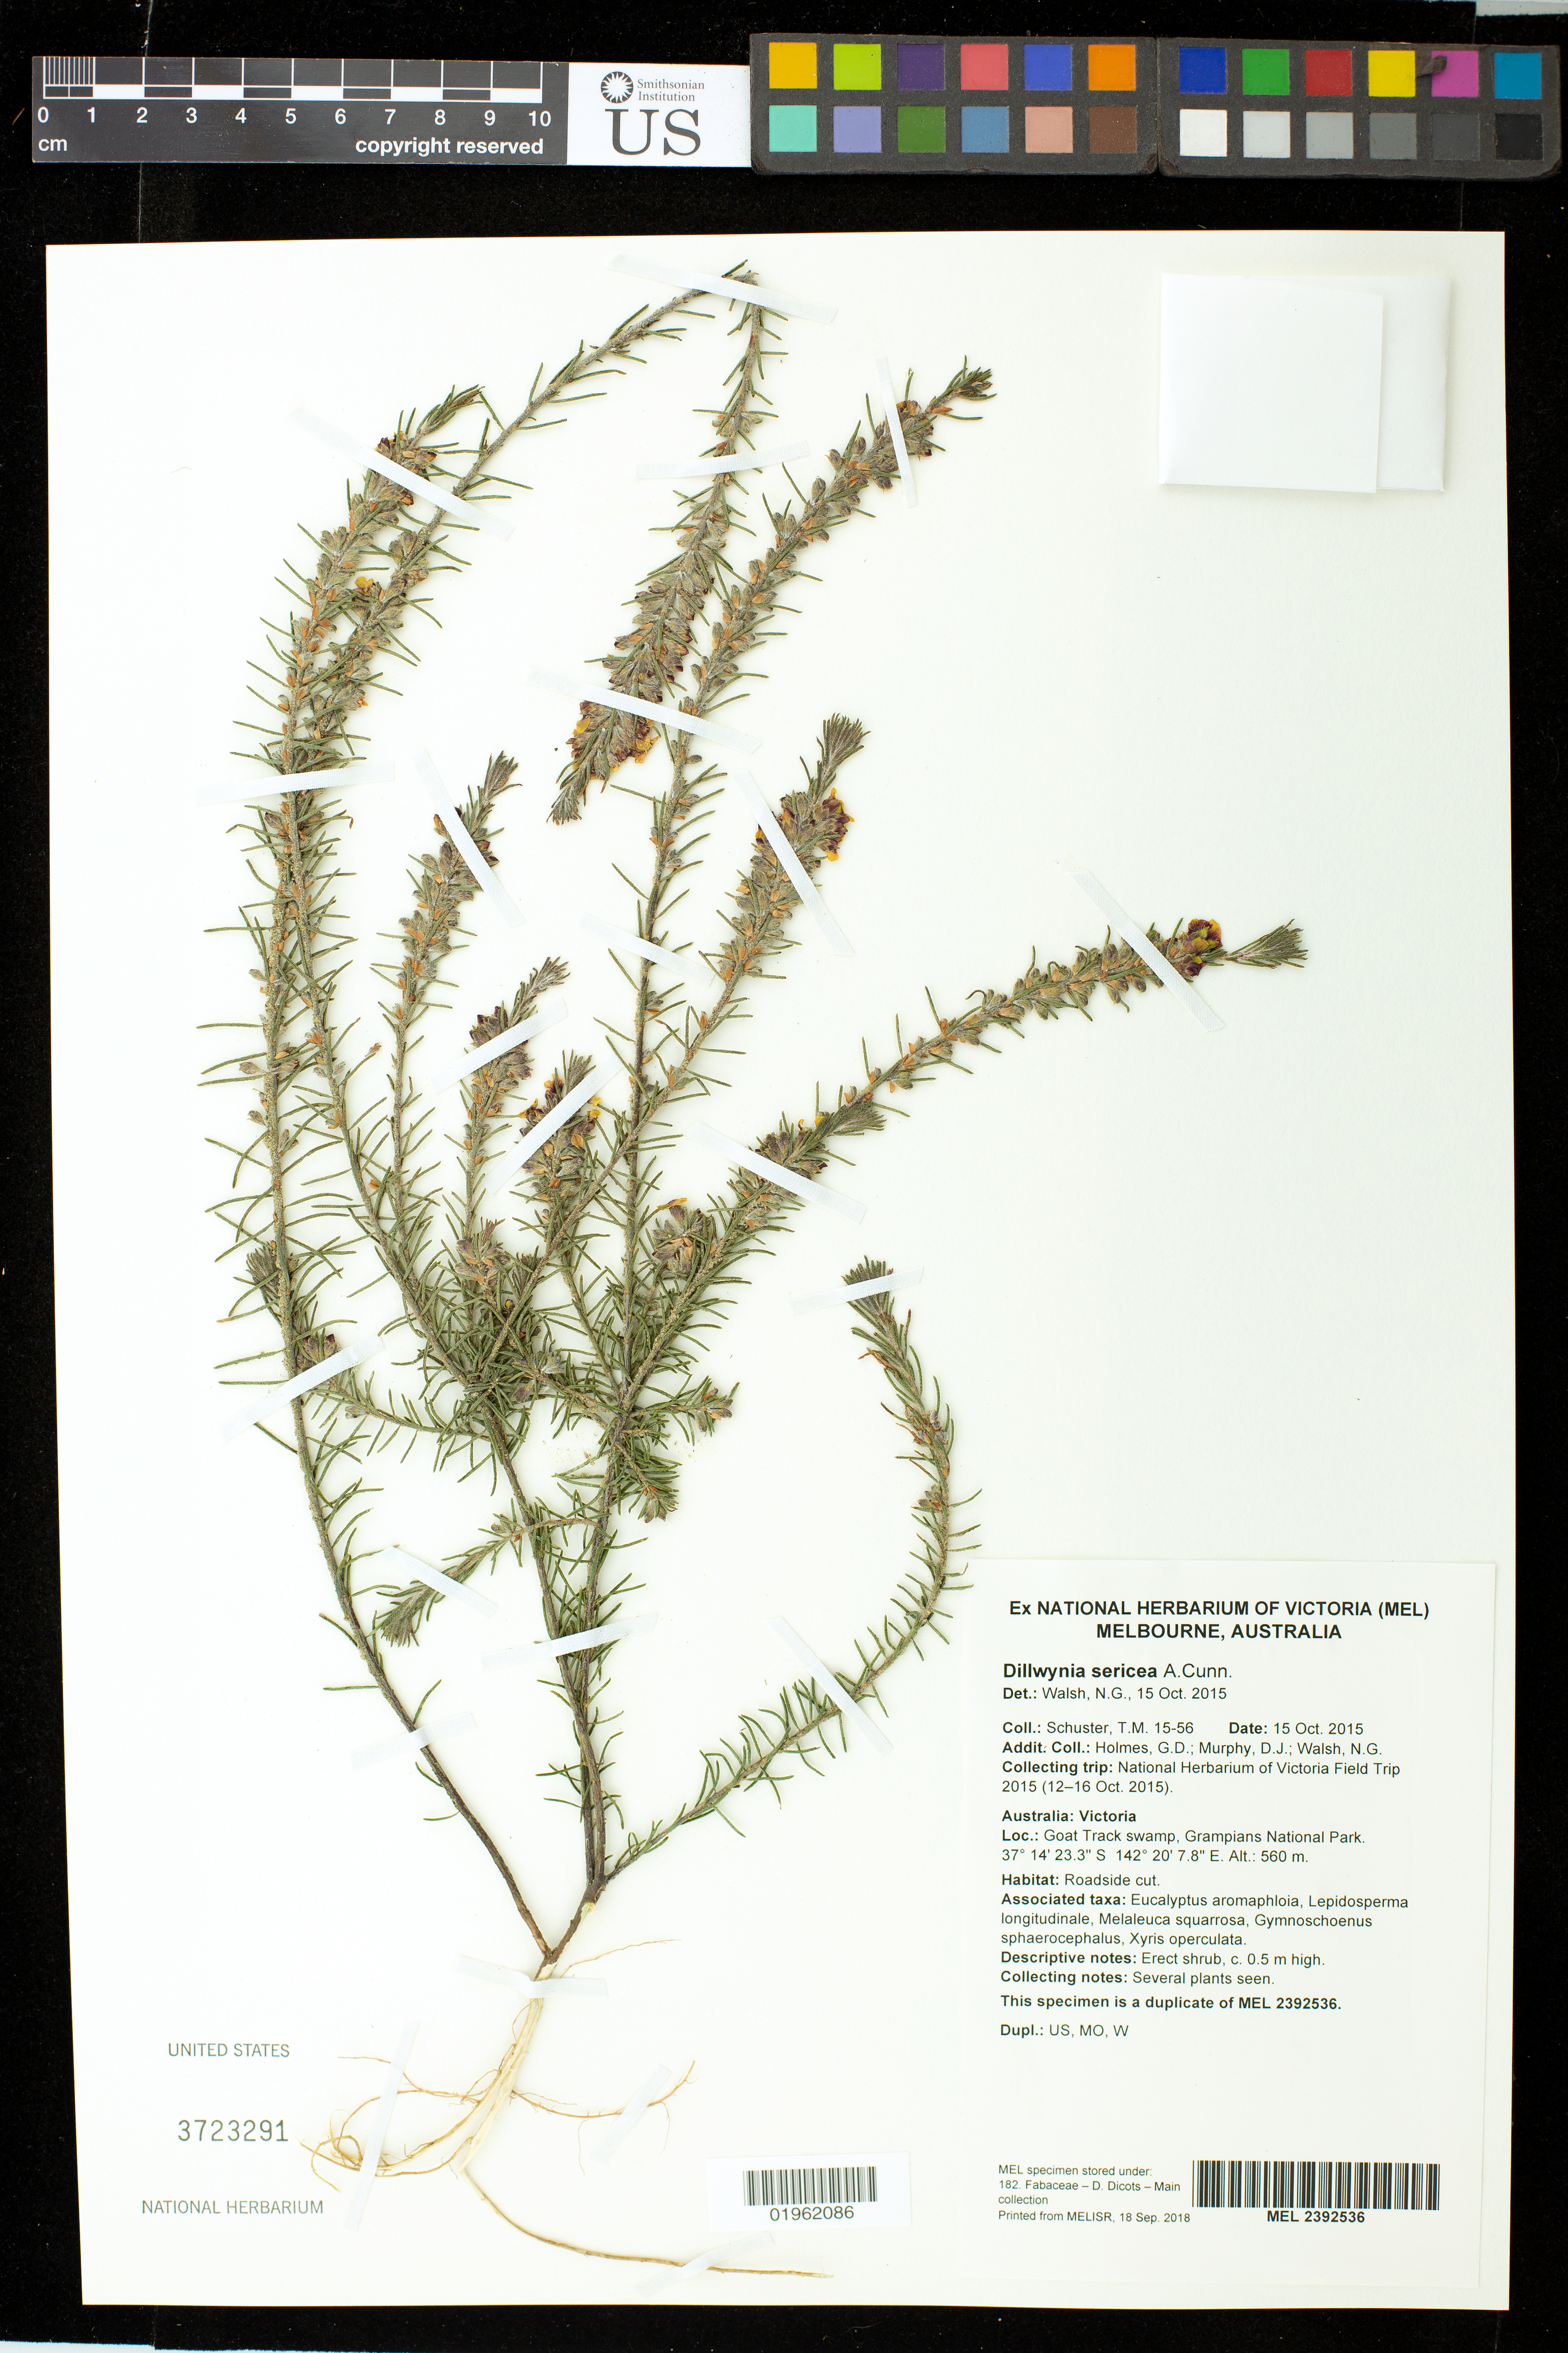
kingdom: Plantae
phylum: Tracheophyta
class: Magnoliopsida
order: Fabales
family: Fabaceae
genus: Dillwynia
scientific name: Dillwynia sericea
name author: A. Cunn.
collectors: T. Schuster, G. Holmes, D. Murphy & N. Walsh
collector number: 15-56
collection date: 2013-10-15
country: Australia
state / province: Victoria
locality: Goat Track swamp, Grampians National Park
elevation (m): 560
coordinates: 37° 14' 23.3" S, 142° 20' 7.8" E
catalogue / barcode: US 3723291